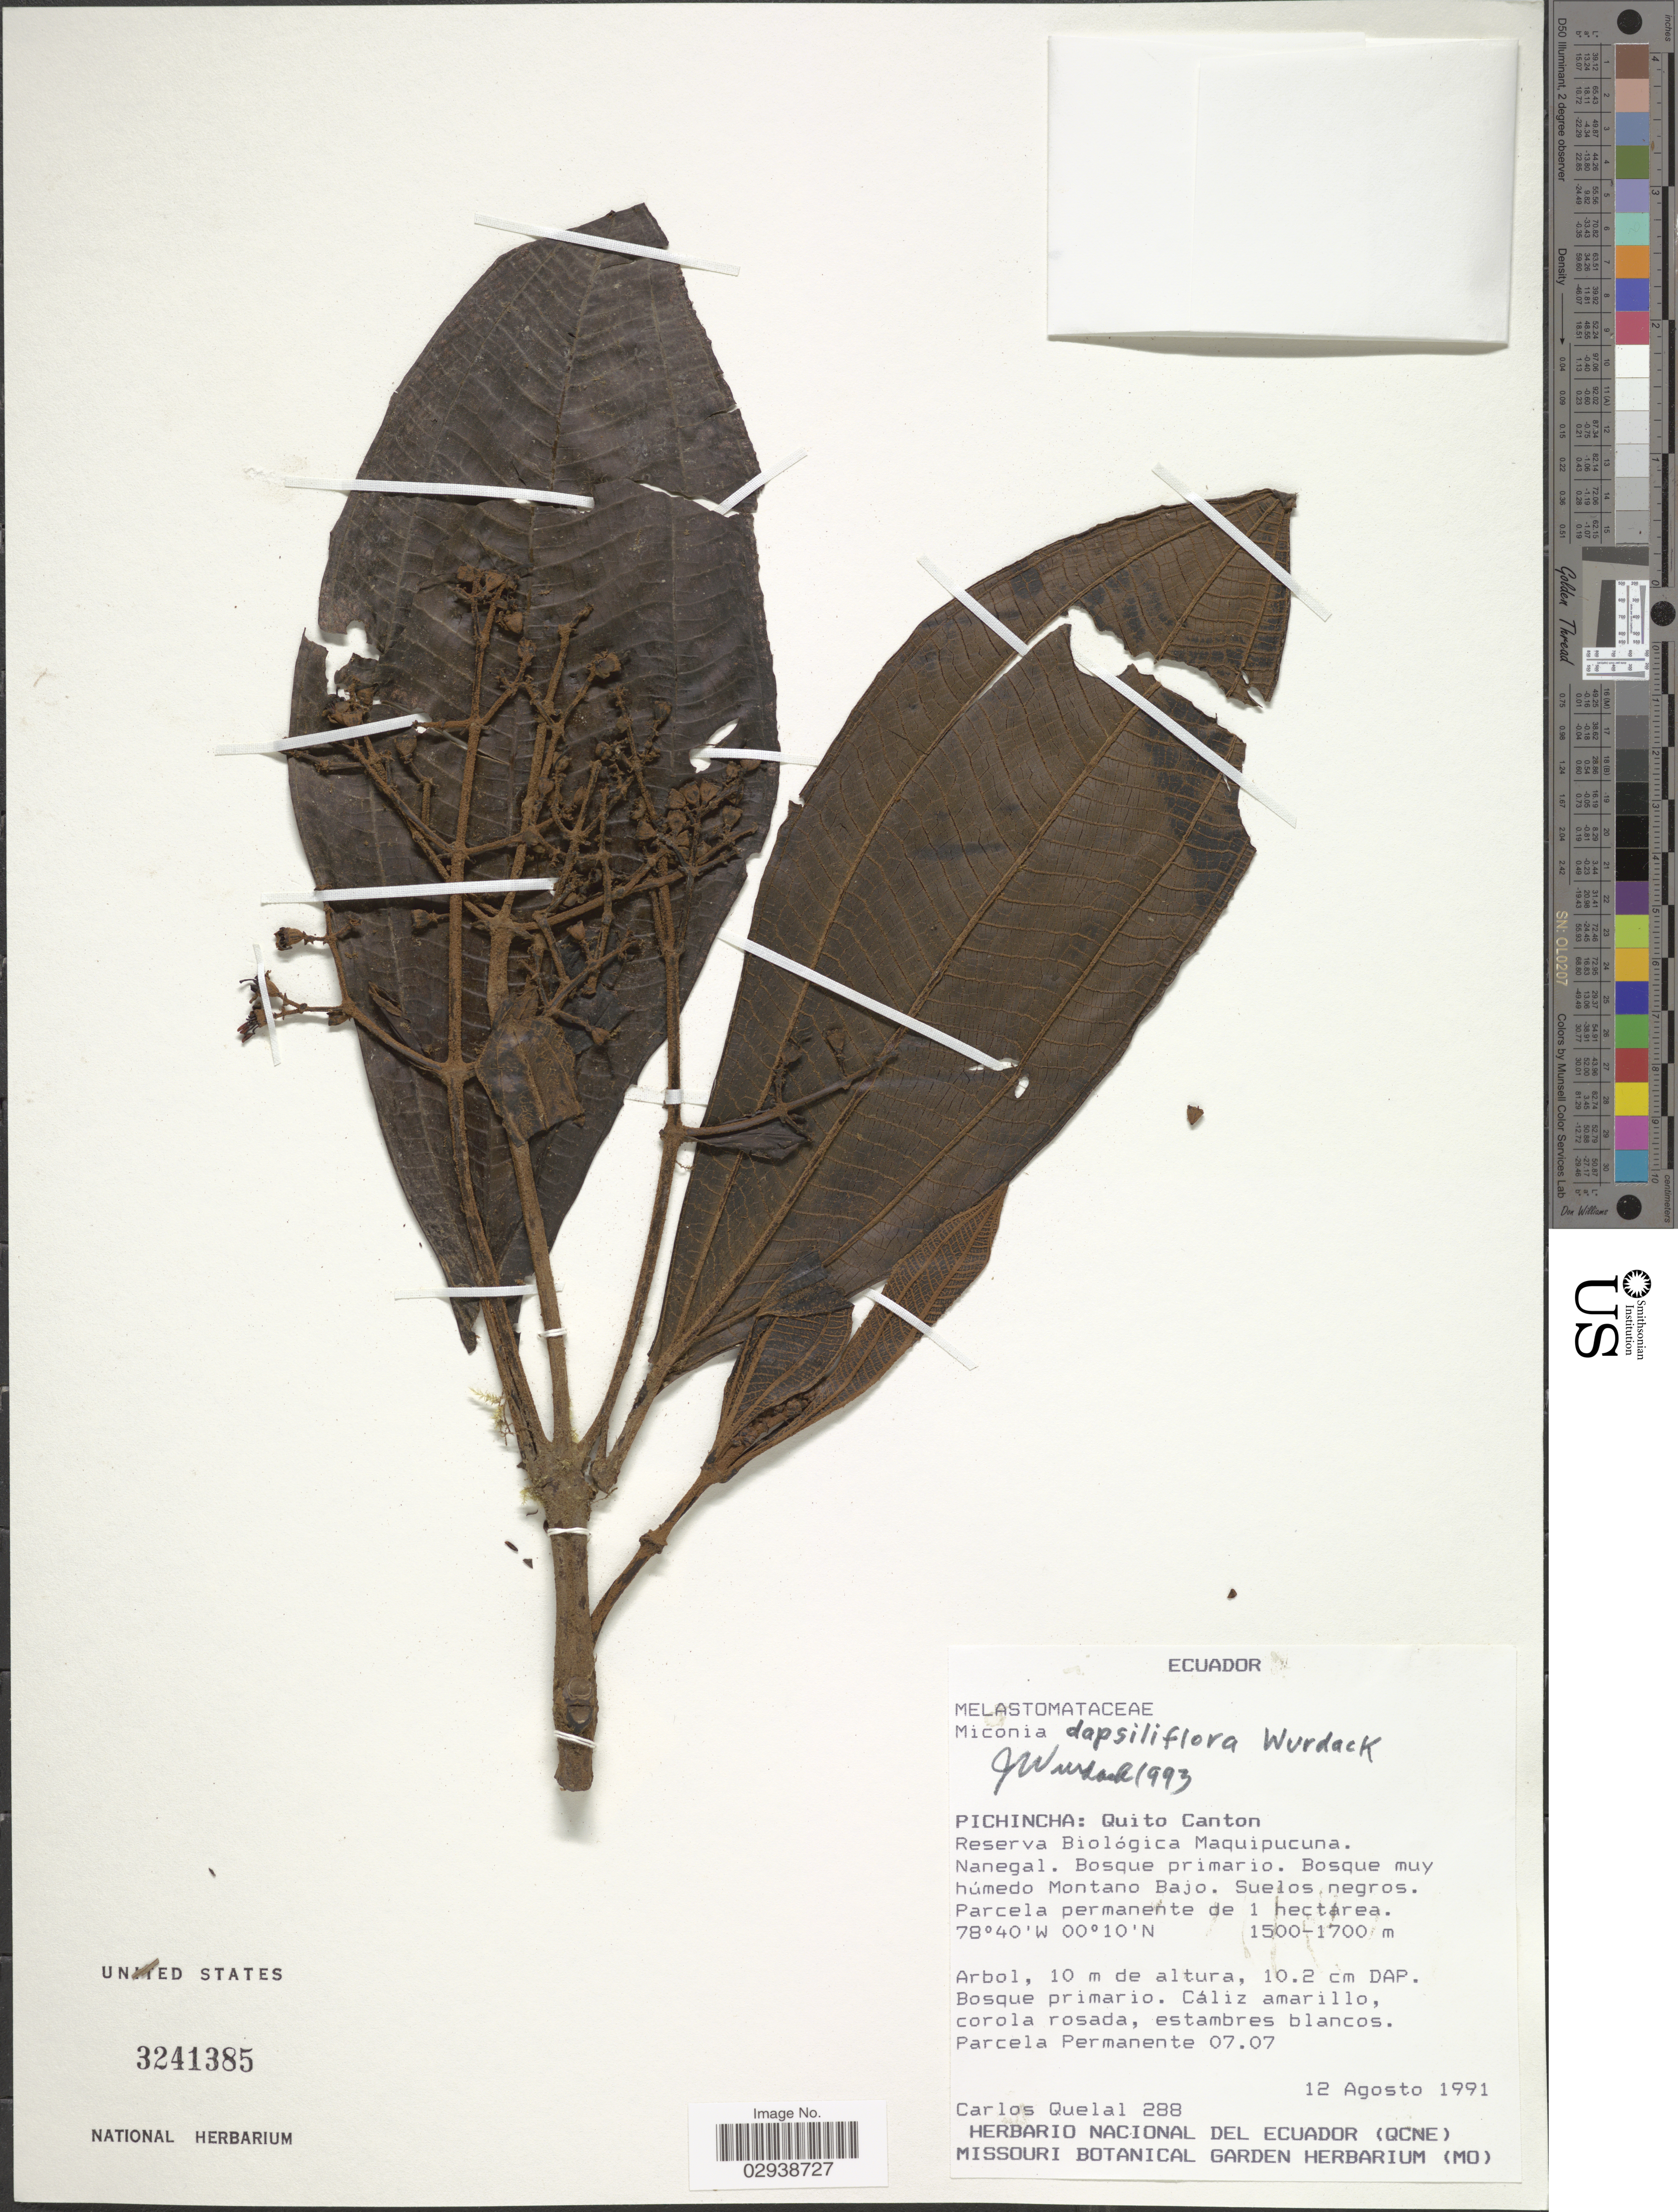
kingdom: Plantae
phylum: Tracheophyta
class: Magnoliopsida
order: Myrtales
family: Melastomataceae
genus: Miconia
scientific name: Miconia dapsiliflora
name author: Wurdack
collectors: C. Quelal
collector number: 288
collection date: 1991-08-12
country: Ecuador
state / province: Pichincha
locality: Quito Canton, Reserva Biológica Maquipucuna, Nanegal.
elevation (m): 1500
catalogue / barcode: US 3241385